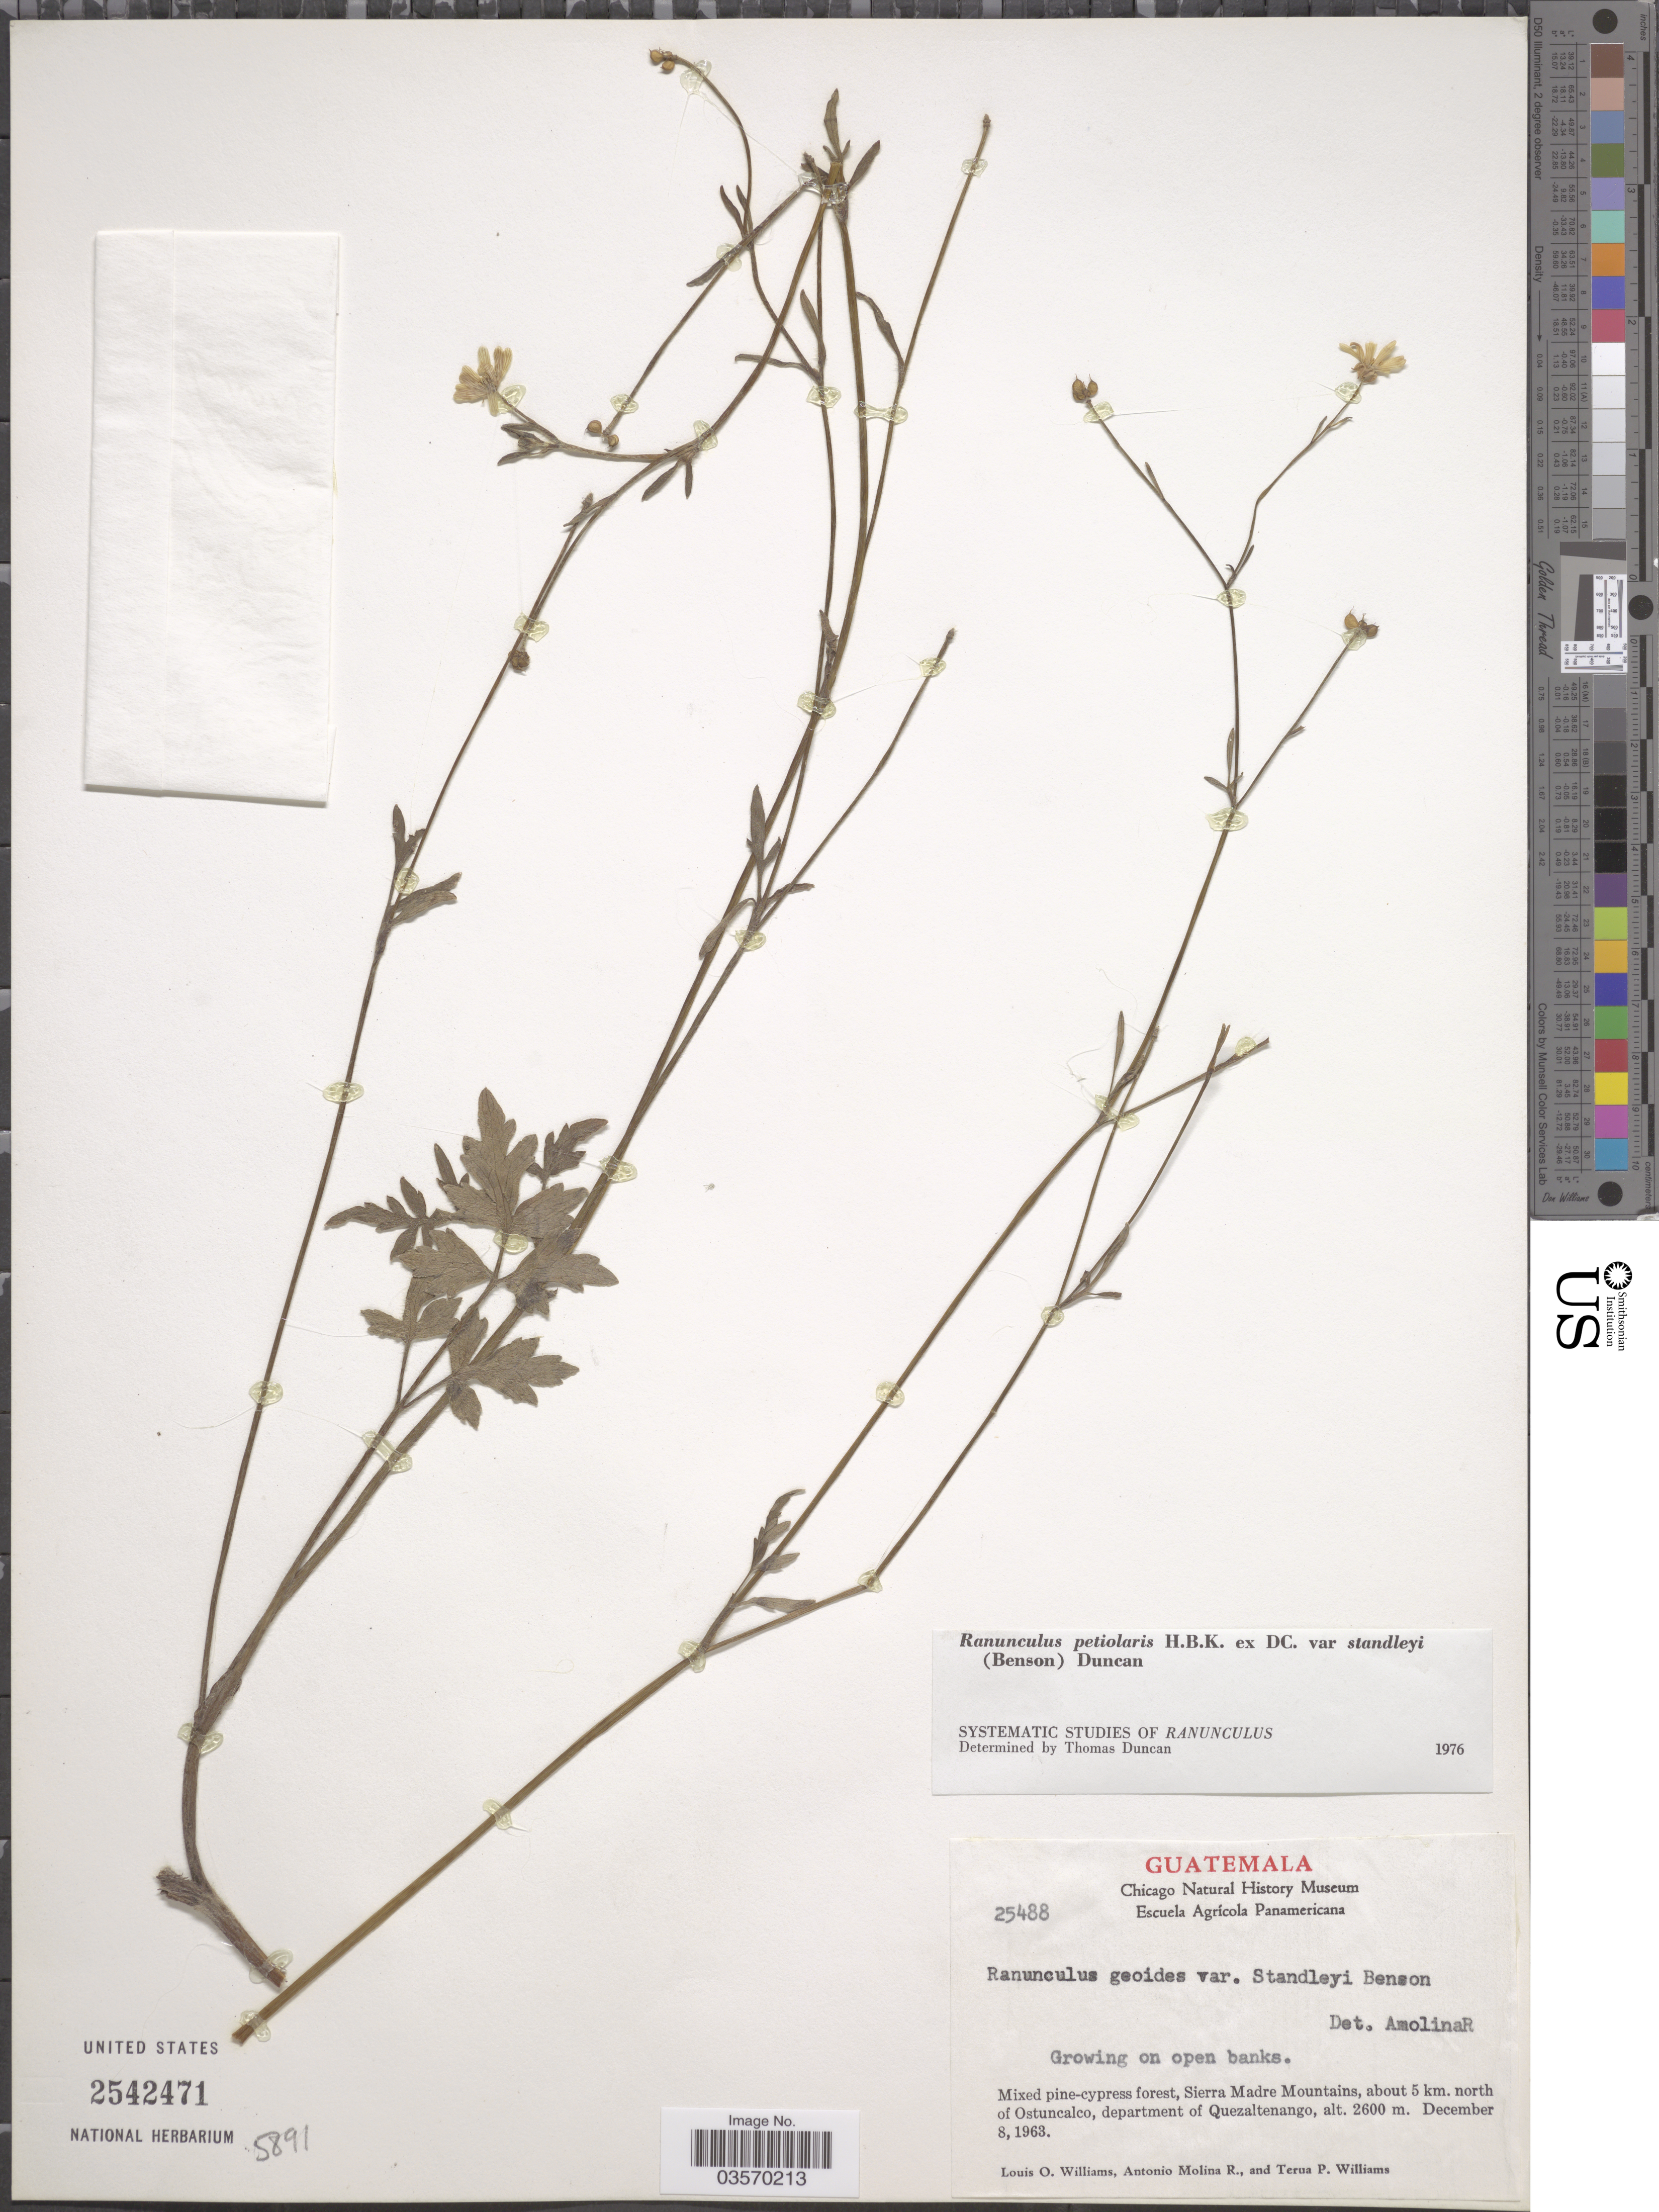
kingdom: Plantae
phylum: Tracheophyta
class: Magnoliopsida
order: Ranunculales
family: Ranunculaceae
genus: Ranunculus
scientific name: Ranunculus petiolaris var. standleyi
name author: (L.D. Benson) T. Duncan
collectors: L. O. Williams, A. Molina R. & T. Williams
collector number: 25488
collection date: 1963-12-08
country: Guatemala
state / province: Quetzaltenango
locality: Sierra Madre Mountains, about 5 km. north of Ostuncalco, department of Quezaltenango.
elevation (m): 2600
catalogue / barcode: US 2542471